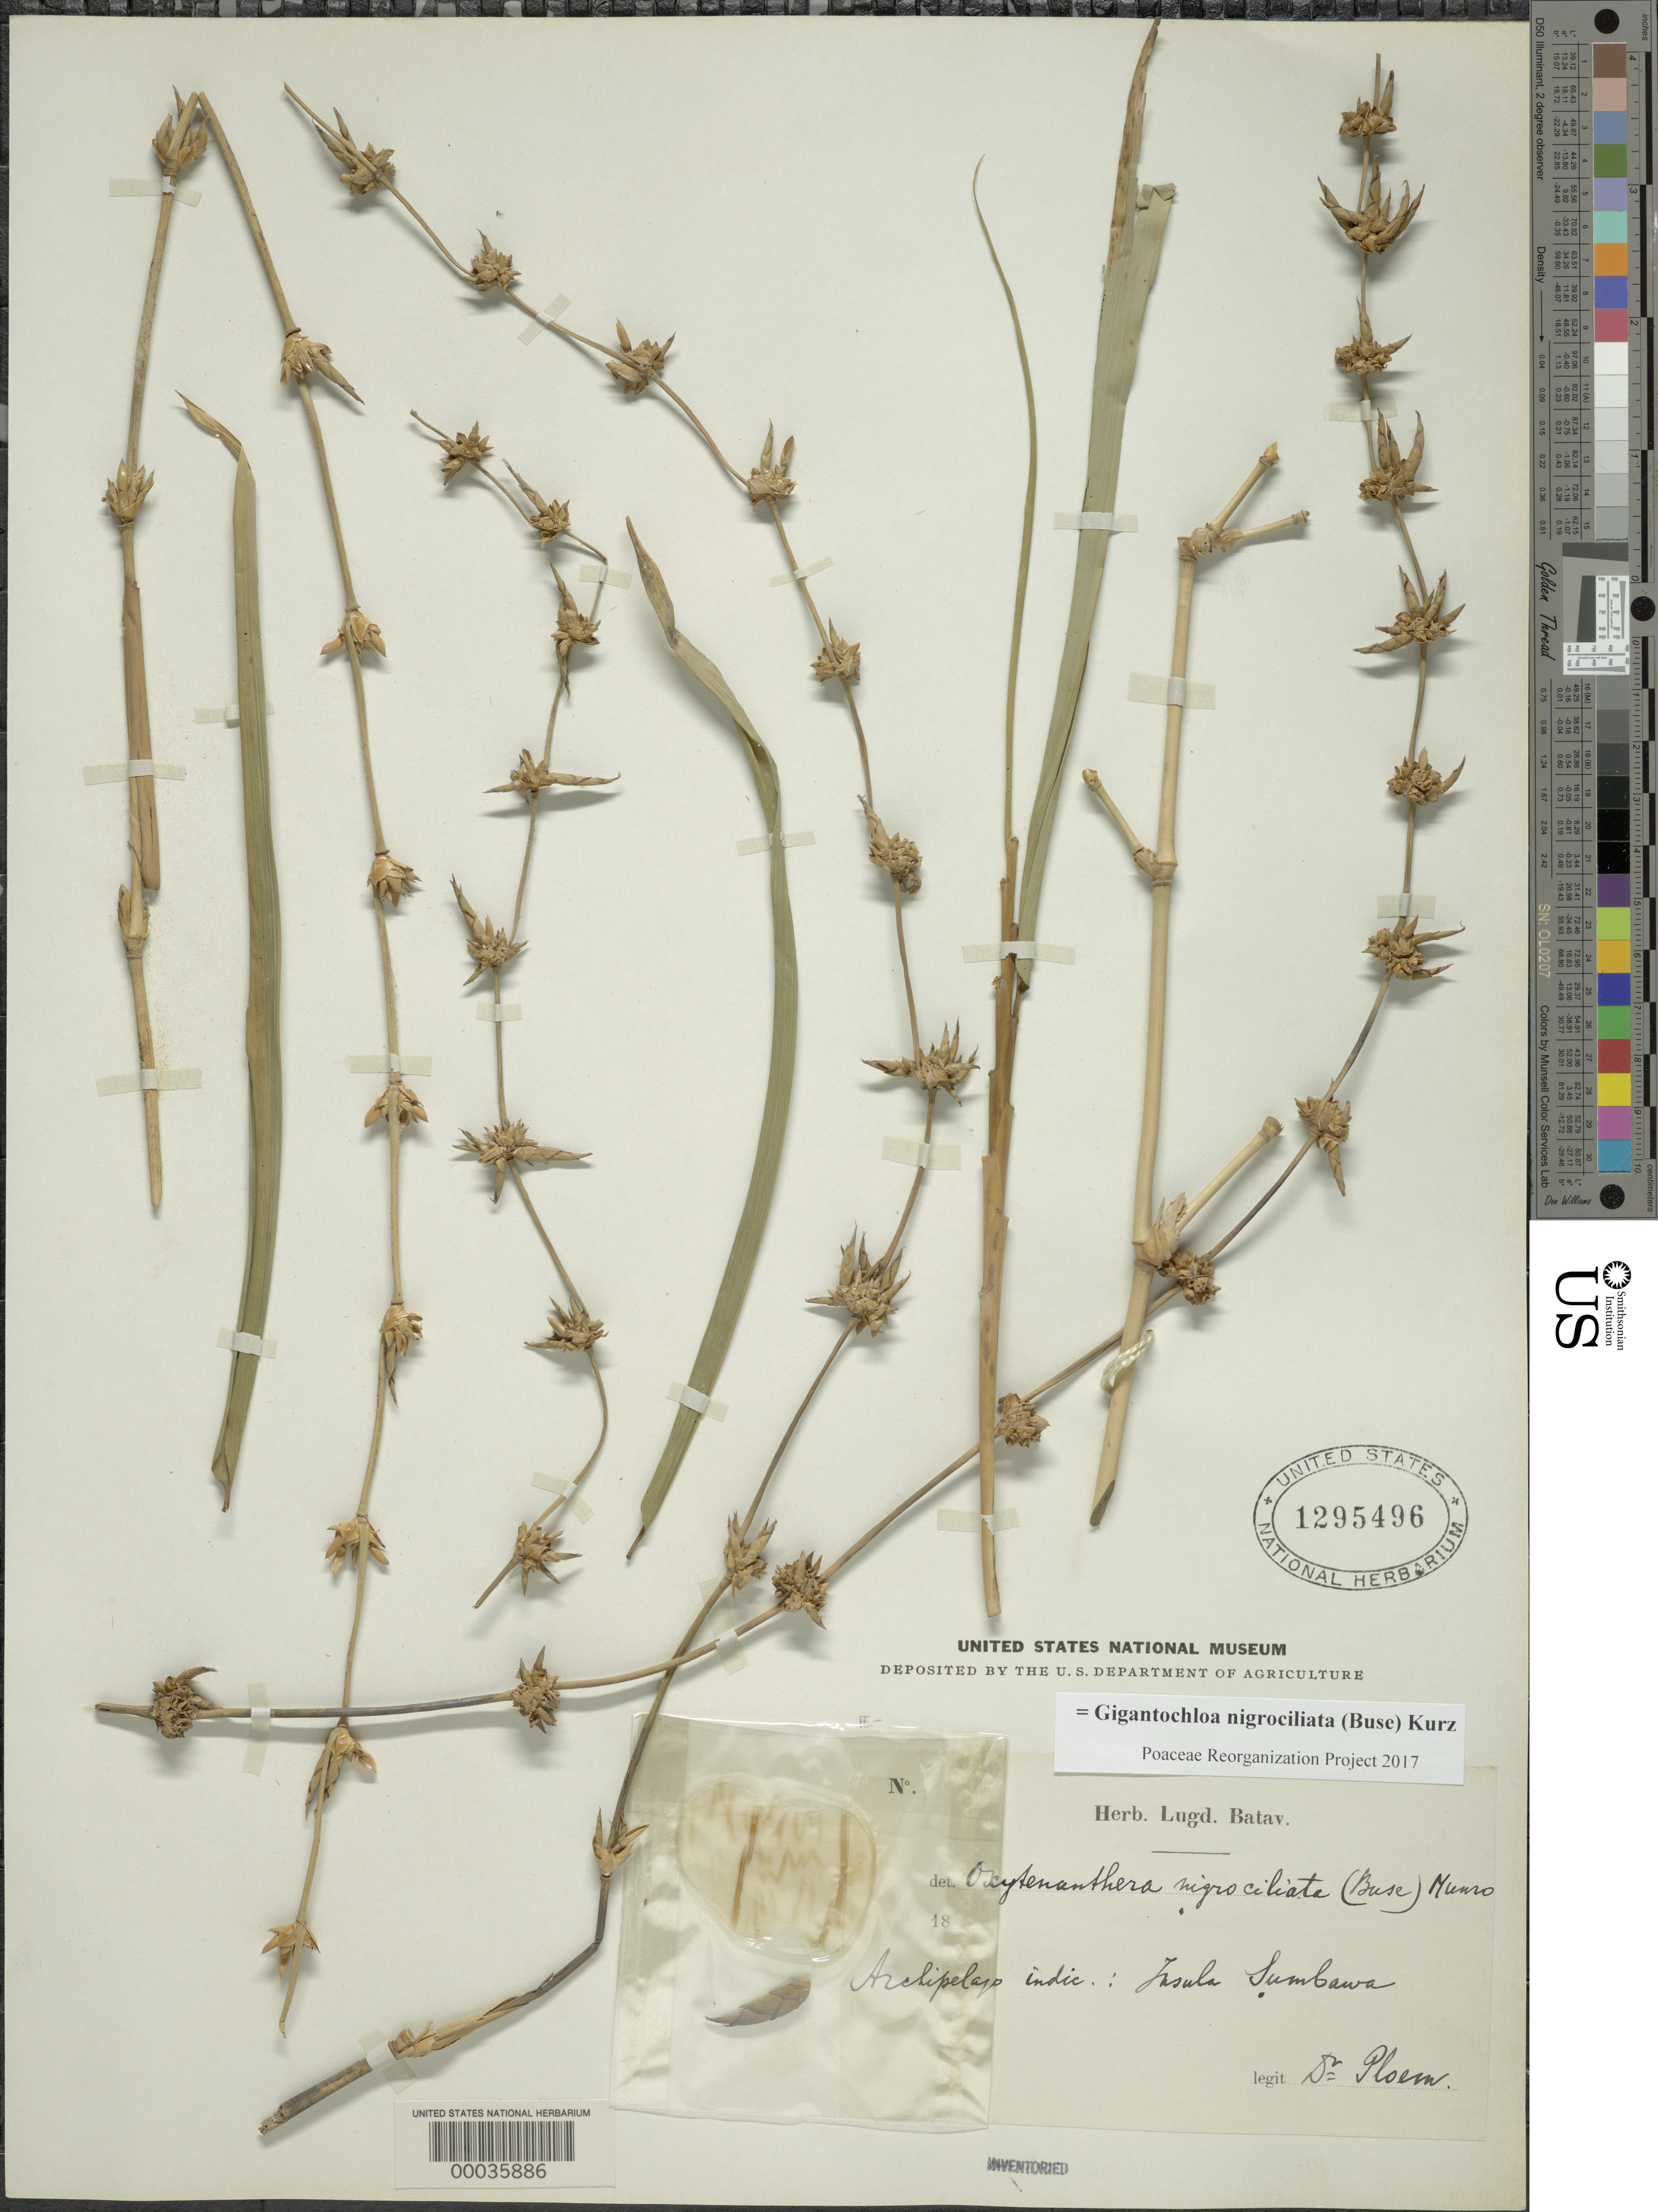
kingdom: Plantae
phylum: Tracheophyta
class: Liliopsida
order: Poales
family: Poaceae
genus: Gigantochloa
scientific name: Gigantochloa nigrociliata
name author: (Büse) Kurz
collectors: -. Ploem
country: Indonesia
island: Sumbawa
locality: Sumbawa, Archipelago Indic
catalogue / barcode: US 1295496